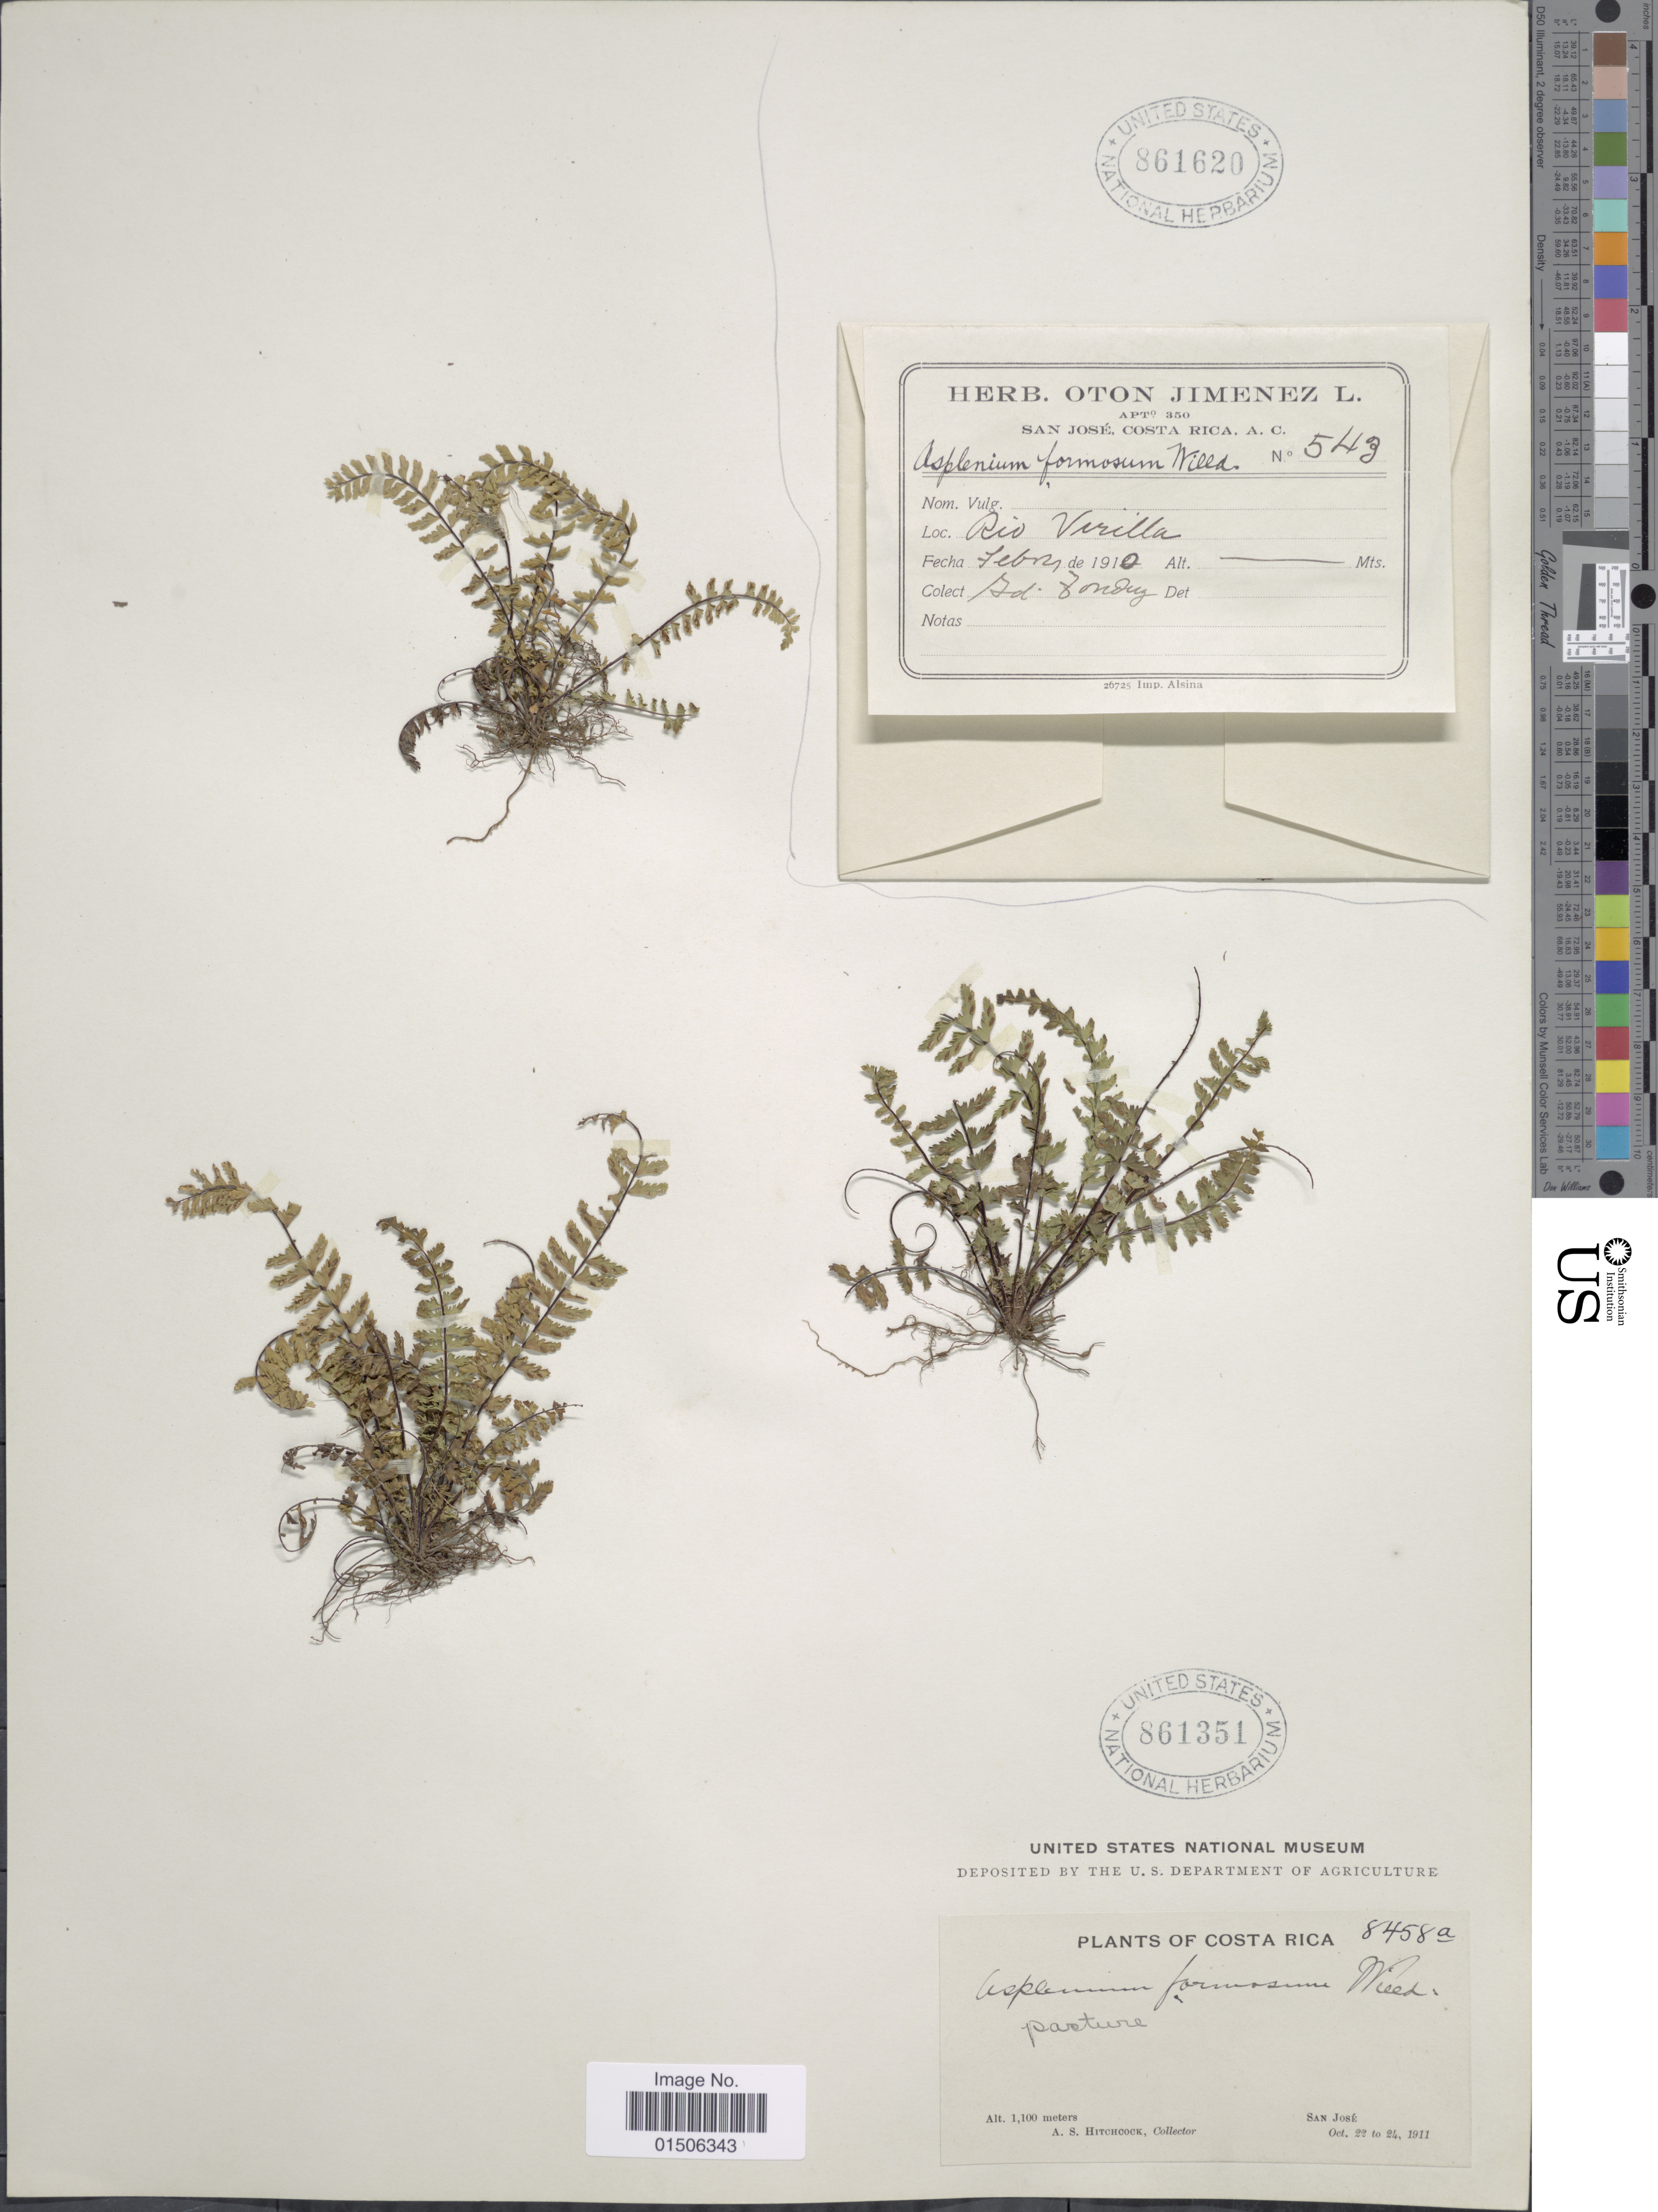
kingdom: Plantae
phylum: Tracheophyta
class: Polypodiopsida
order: Polypodiales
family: Aspleniaceae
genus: Asplenium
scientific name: Asplenium formosum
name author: Willd.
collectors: A. S. Hitchcock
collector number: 8458a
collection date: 1911-10-22/1911-10-24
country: Costa Rica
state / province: San José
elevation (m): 1100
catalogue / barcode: US 861351